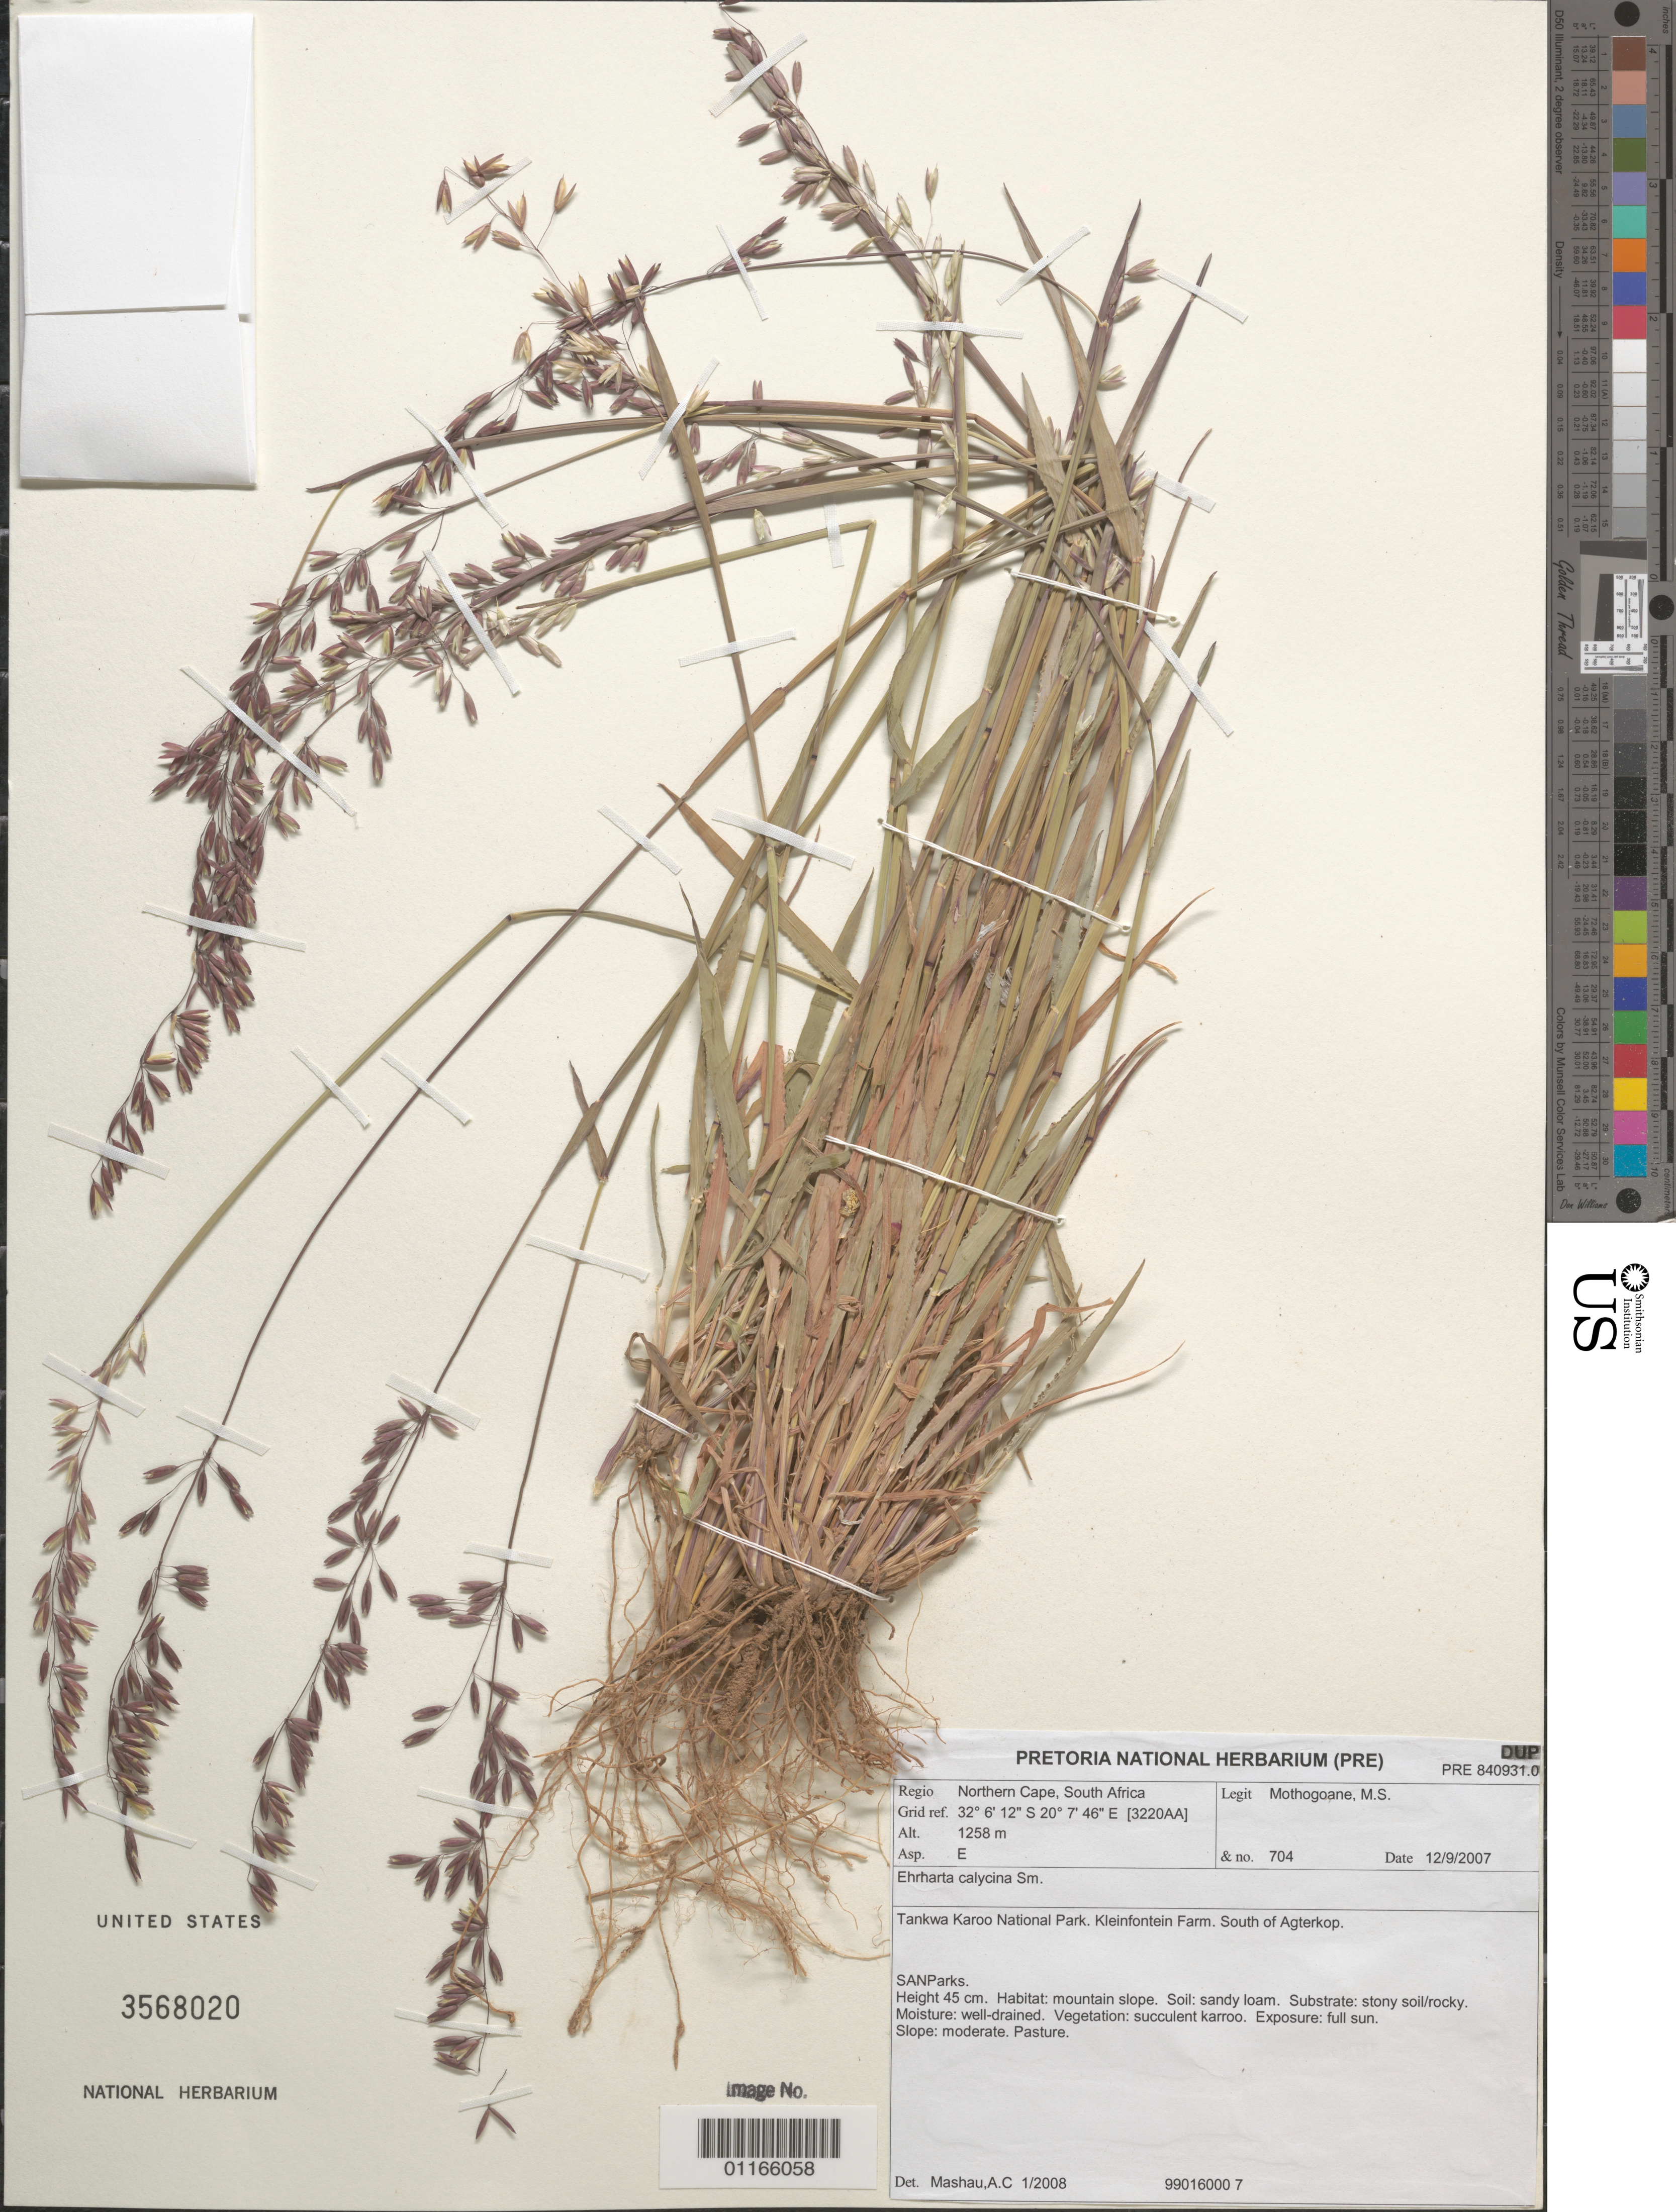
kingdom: Plantae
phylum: Tracheophyta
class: Liliopsida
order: Poales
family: Poaceae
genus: Ehrharta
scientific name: Ehrharta calycina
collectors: M. Mothogoane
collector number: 704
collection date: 2007-09-12 or 2007-12-09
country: South Africa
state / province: Northern Cape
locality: Tankwa Karoo National Park. Kleinfontein Farm. South of Agterkop.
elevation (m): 1258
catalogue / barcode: US 3568020